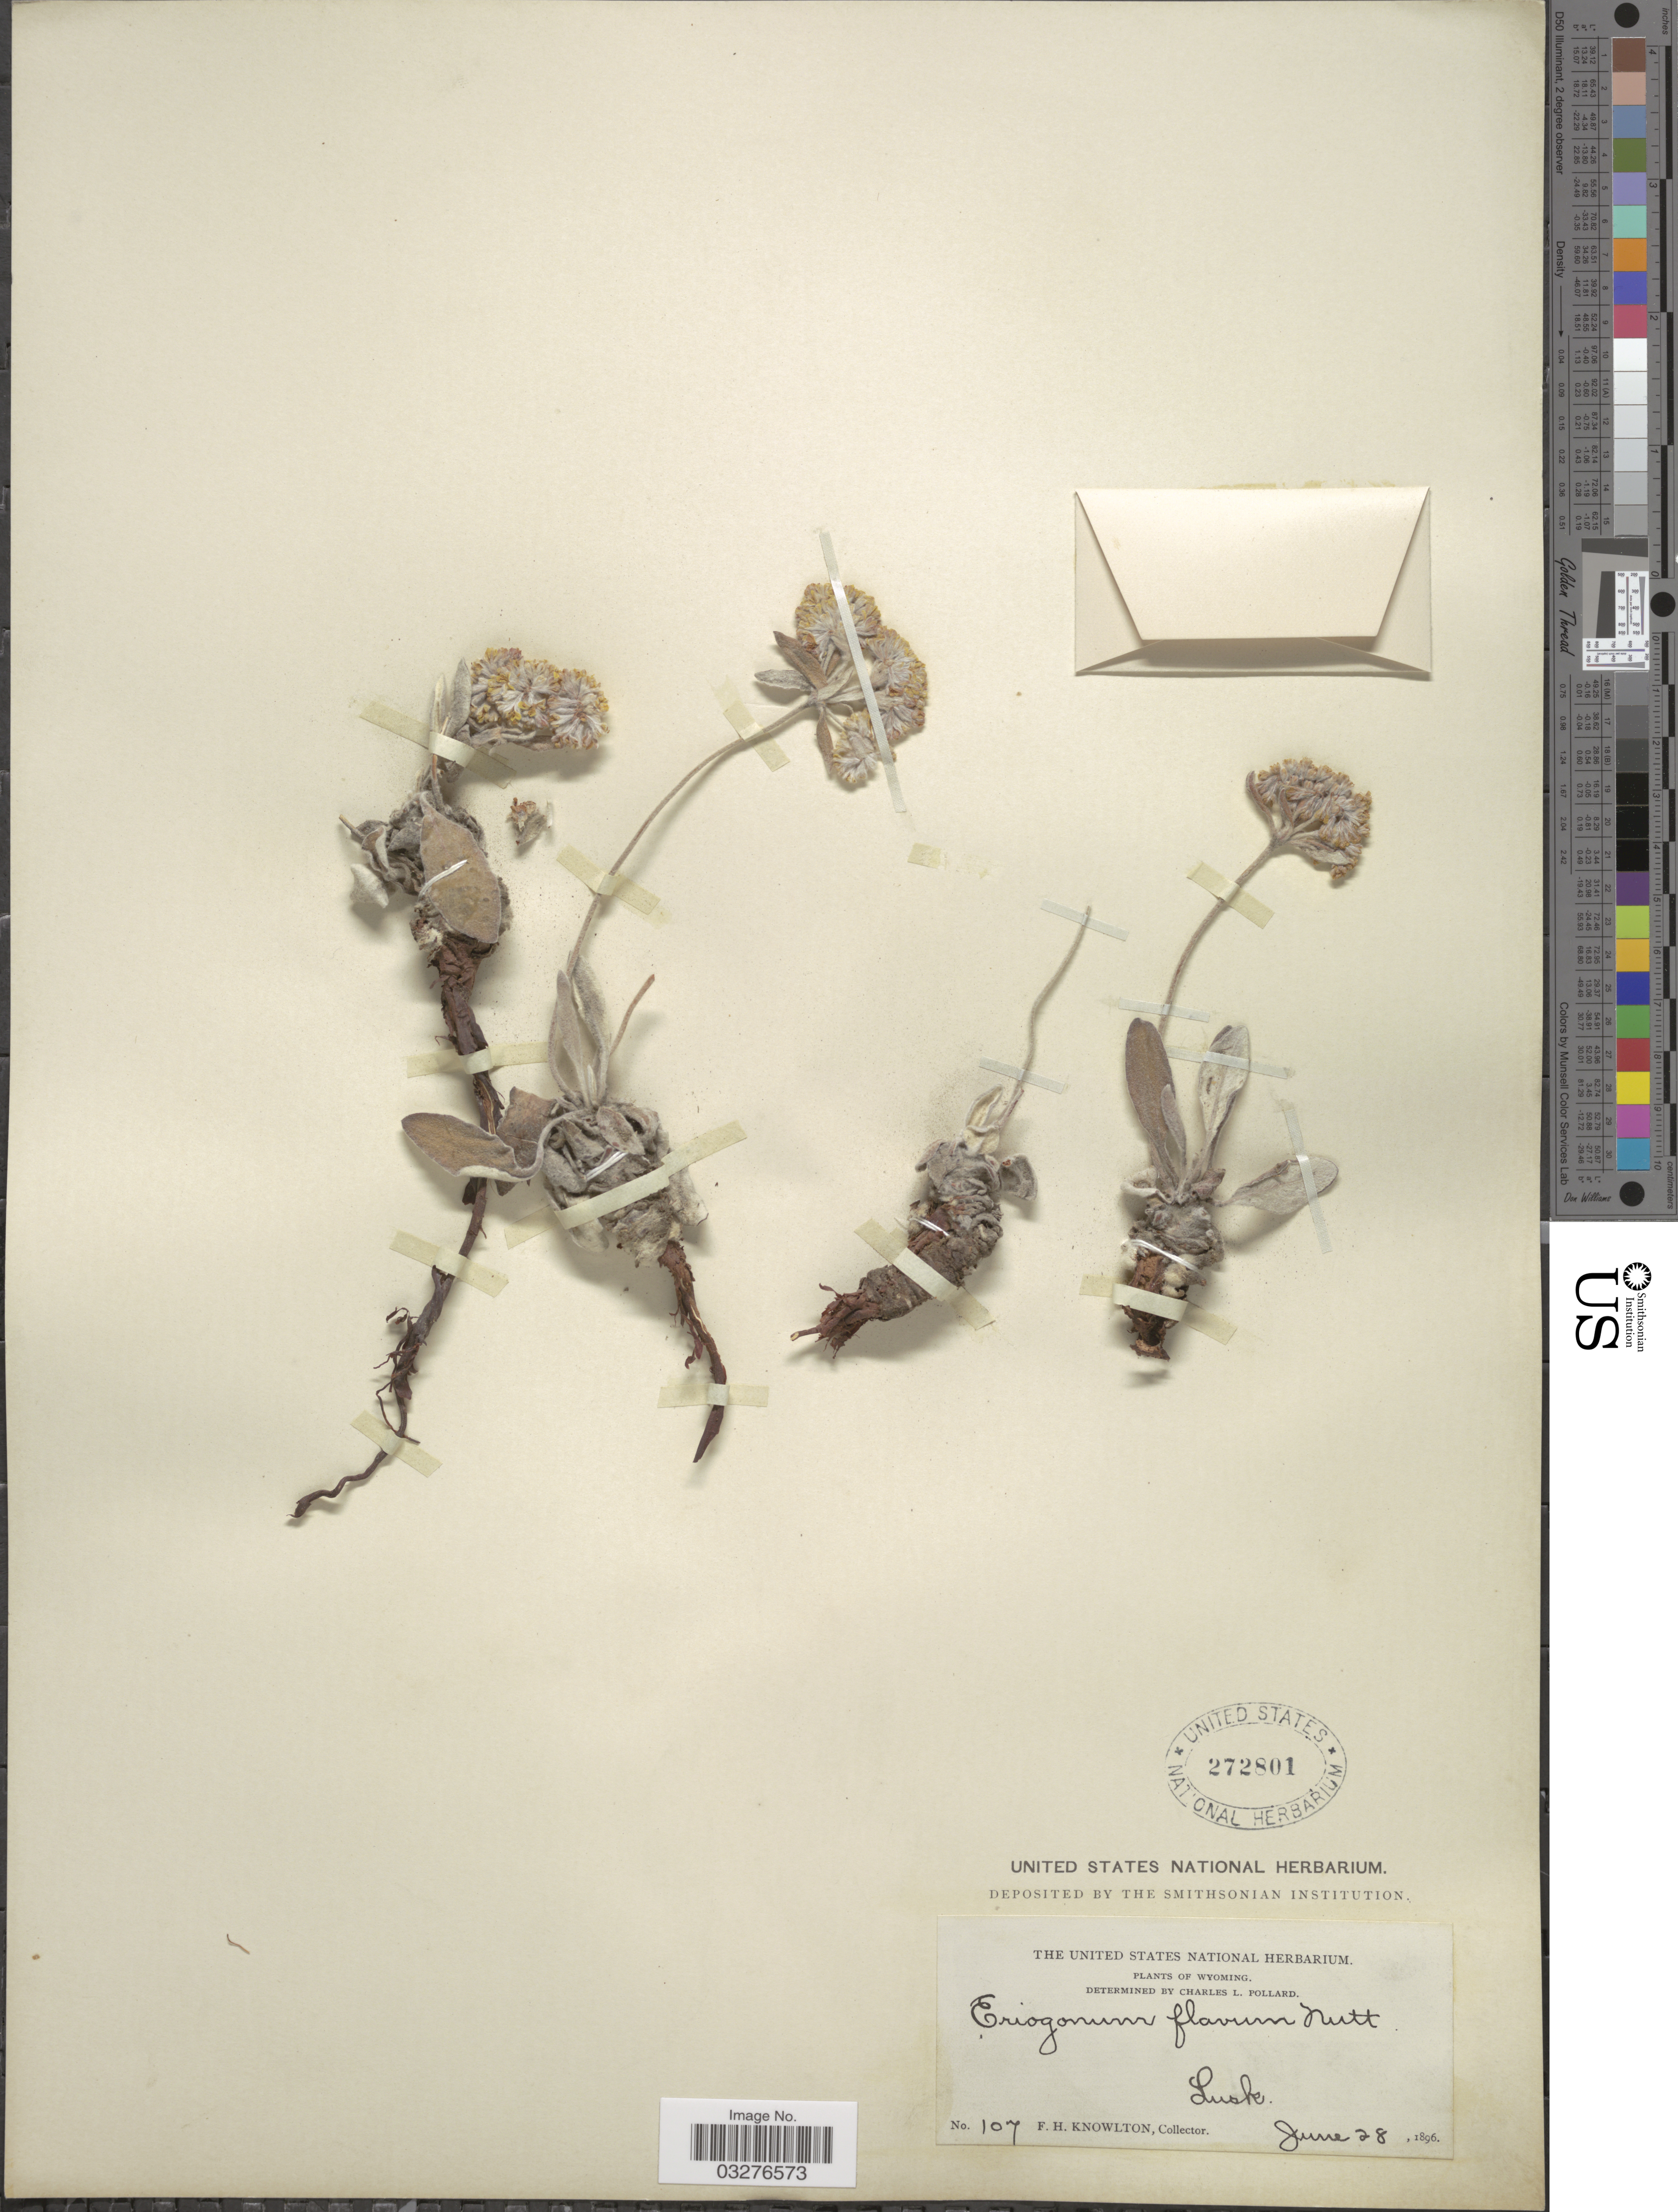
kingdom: Plantae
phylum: Tracheophyta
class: Magnoliopsida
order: Caryophyllales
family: Polygonaceae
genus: Eriogonum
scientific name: Eriogonum flavum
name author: Nutt. ex Benth.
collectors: F. H. Knowlton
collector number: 107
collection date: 1896-06-28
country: United States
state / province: Wyoming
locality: Lusk.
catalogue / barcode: US 272801